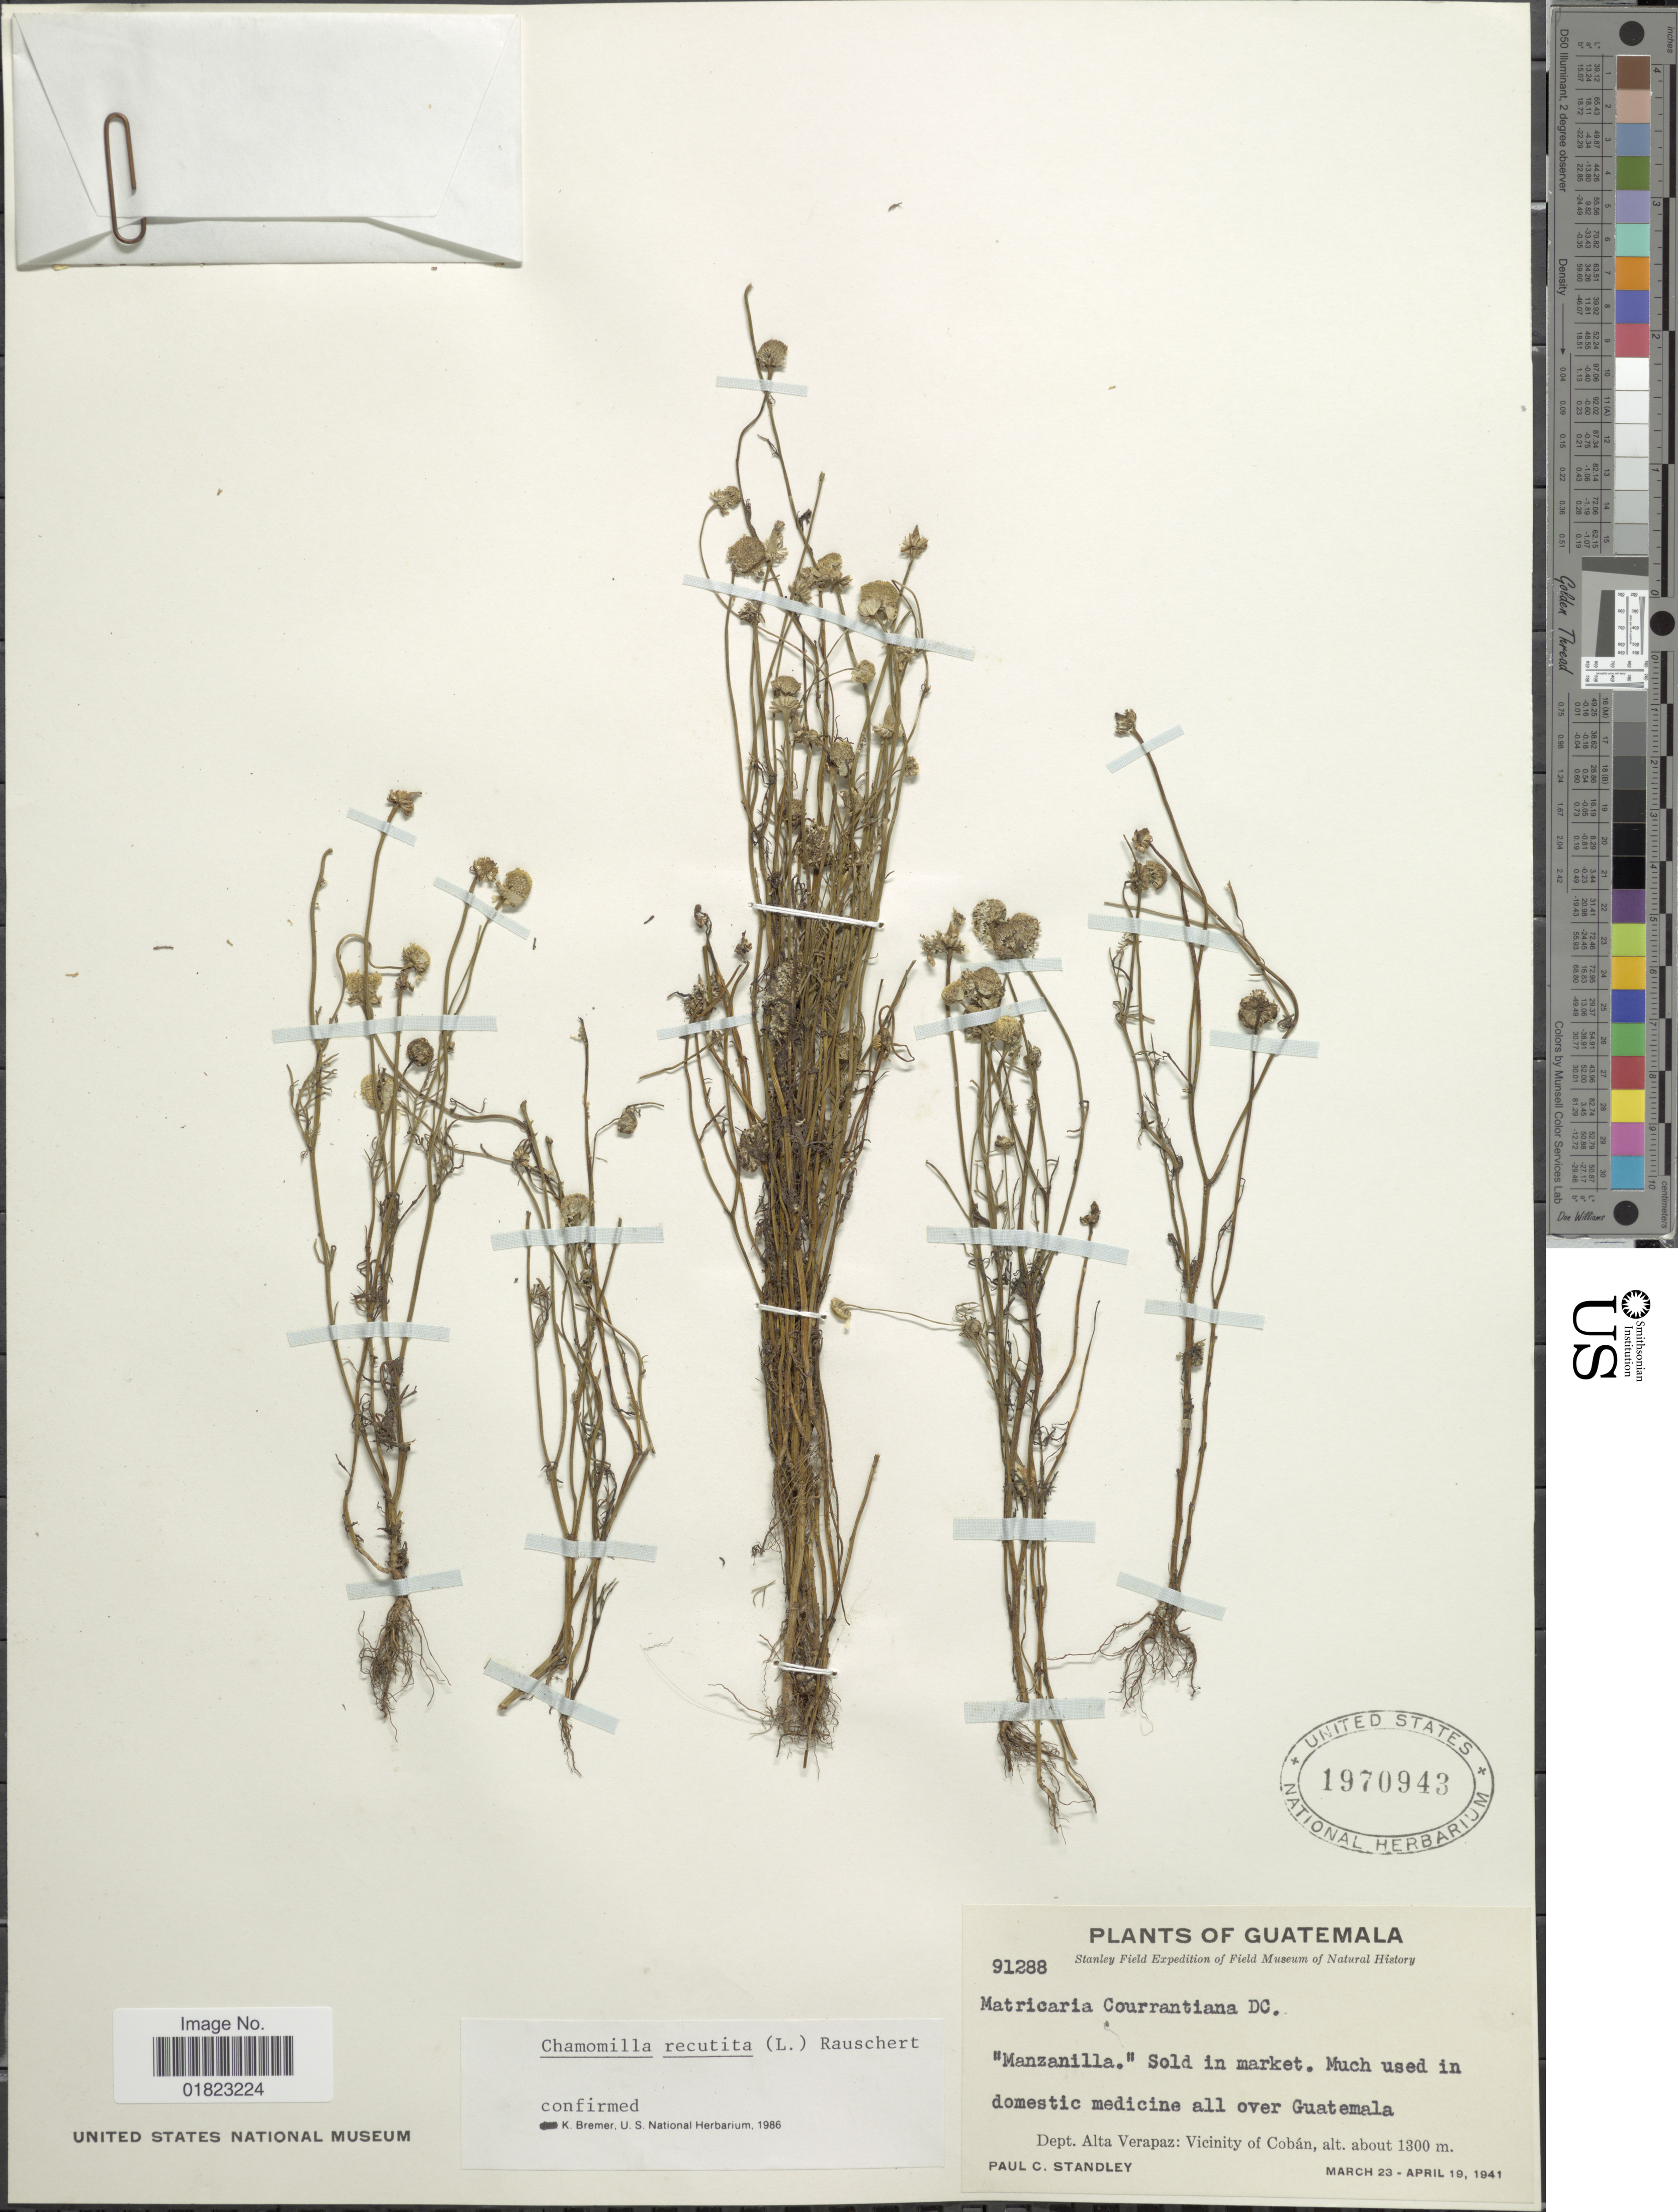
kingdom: Plantae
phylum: Tracheophyta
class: Magnoliopsida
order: Asterales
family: Asteraceae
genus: Matricaria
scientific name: Matricaria recutita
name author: L.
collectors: P. C. Standley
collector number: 91288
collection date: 1941-03-23/1941-04-19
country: Guatemala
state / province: Alta Verapaz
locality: Much used in domestic medicine all over Guatemala, Dept. Alta Verapaz: Vicinity of Coban.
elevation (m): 1300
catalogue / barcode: US 1970943